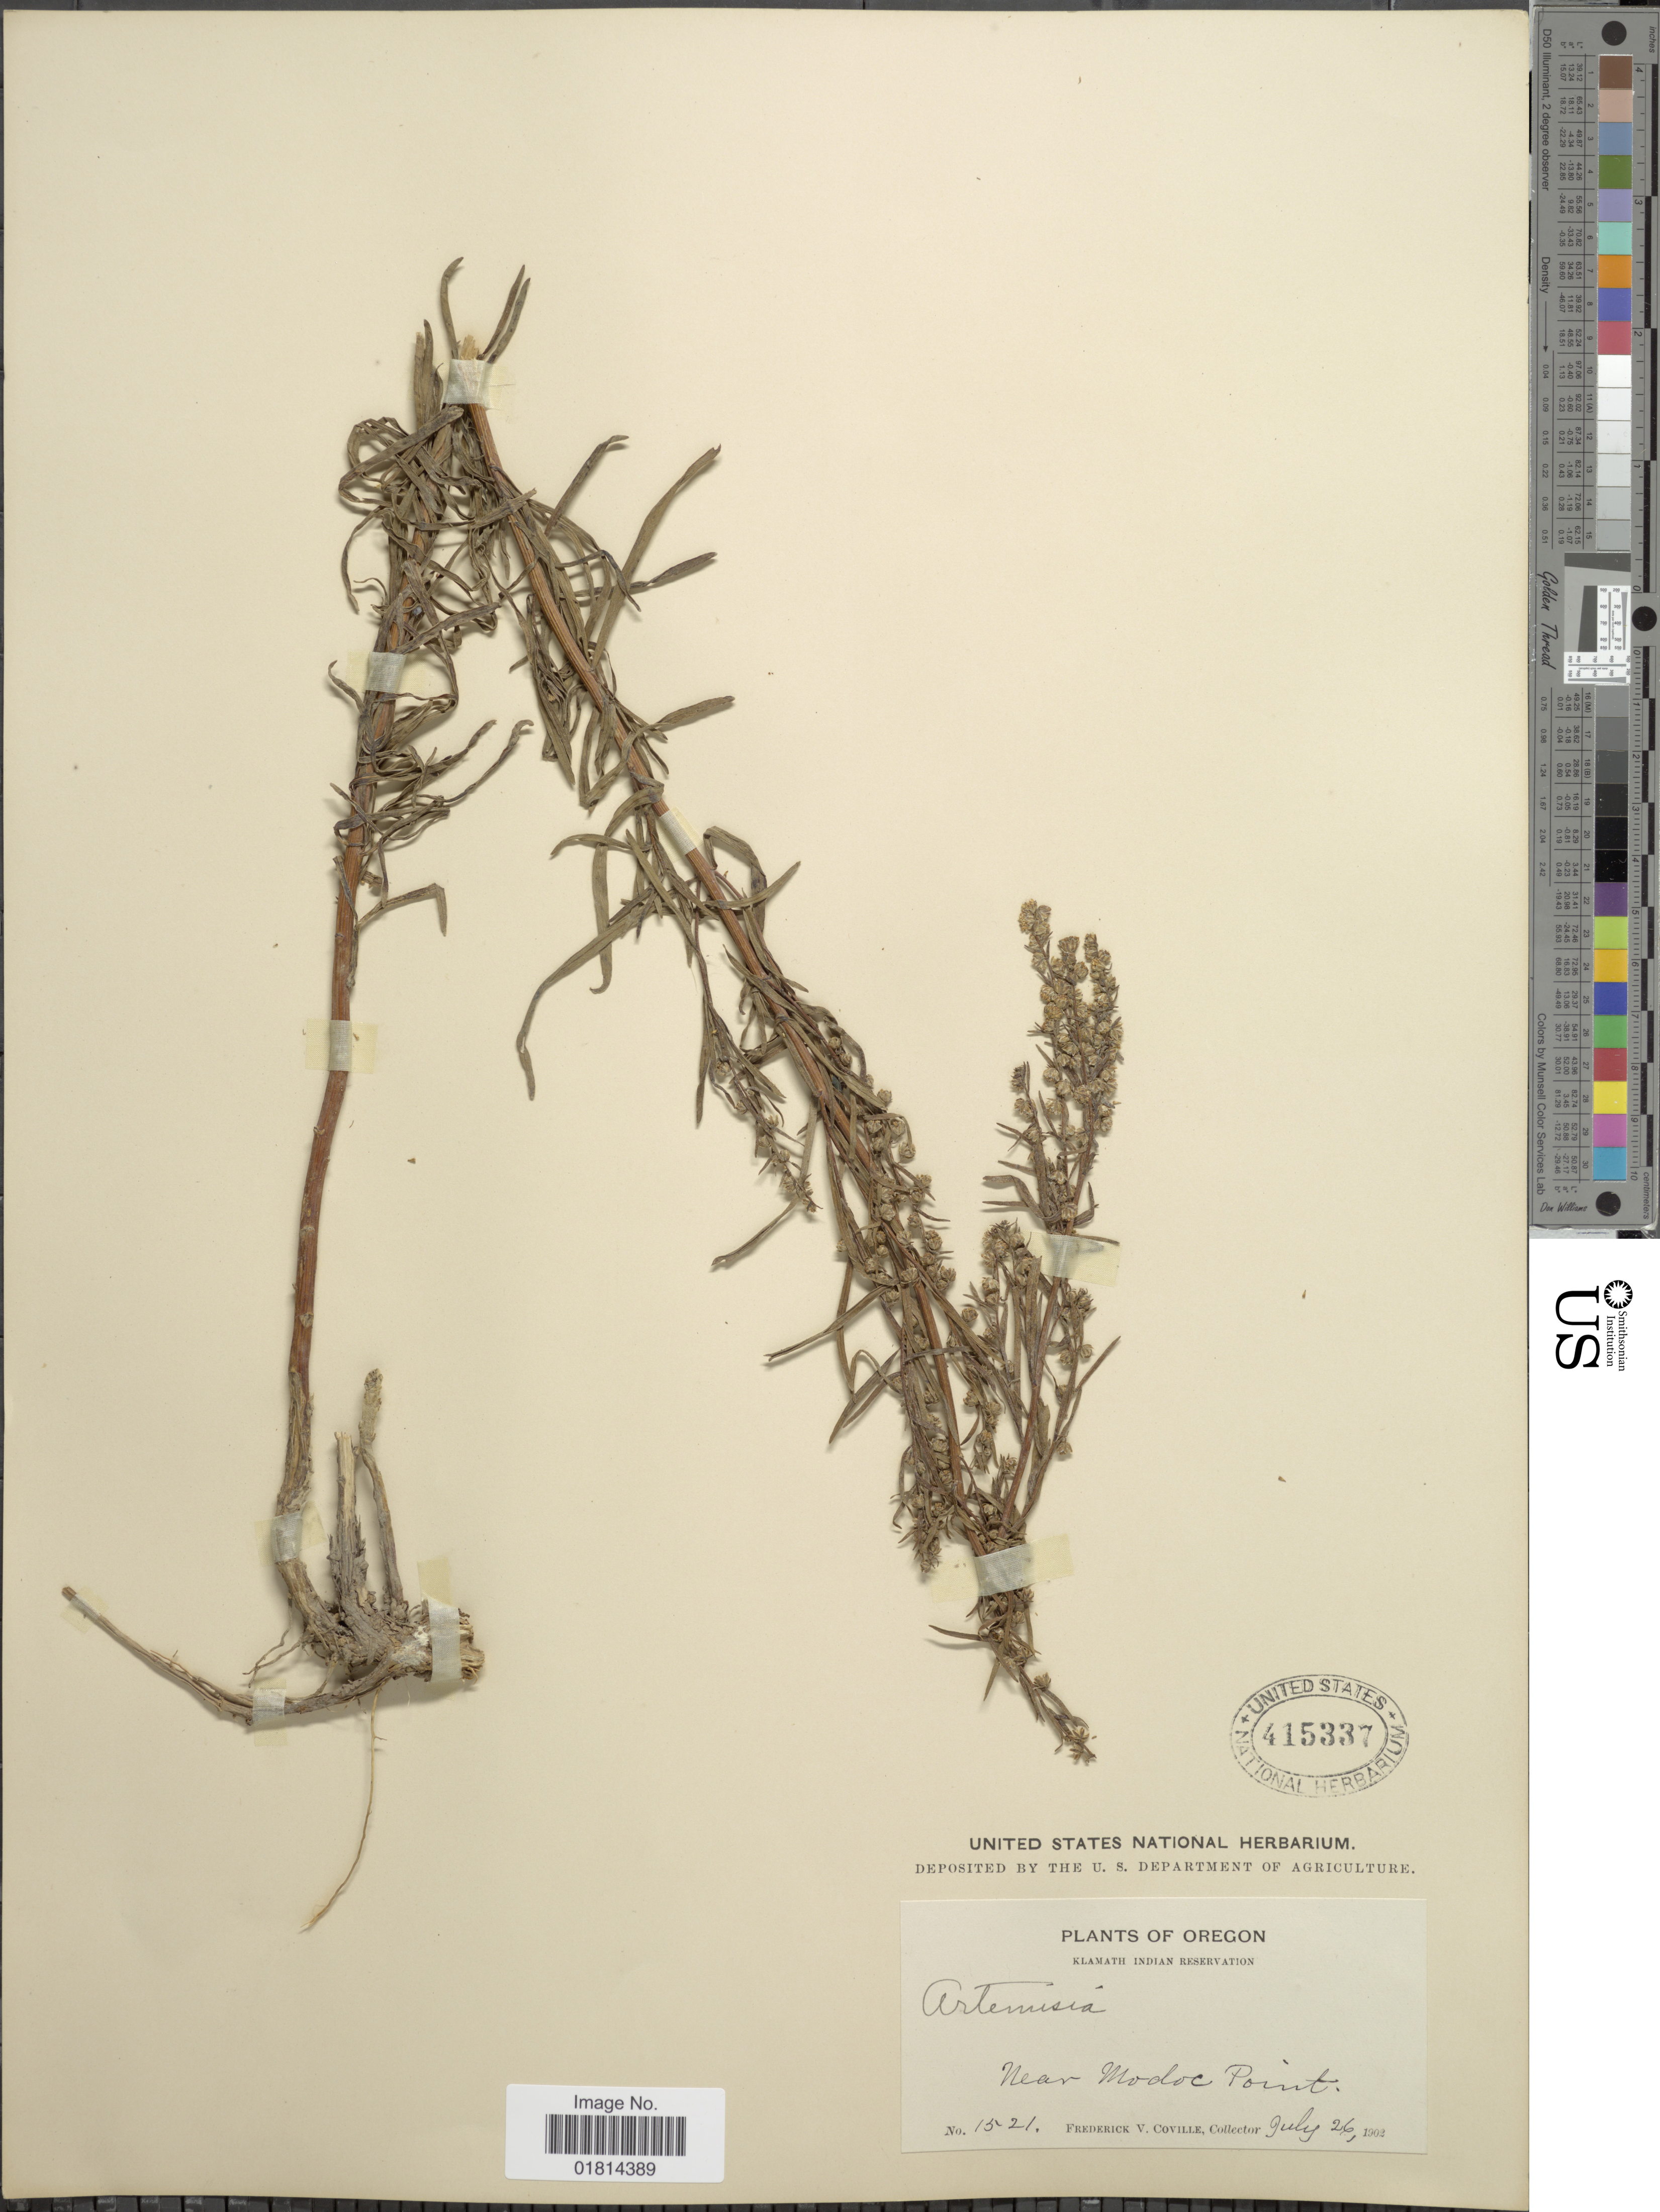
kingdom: Plantae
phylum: Tracheophyta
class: Magnoliopsida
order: Asterales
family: Asteraceae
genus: Artemisia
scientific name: Artemisia aromatica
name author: A. Nelson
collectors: F. V. Coville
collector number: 1521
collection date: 1902-07-26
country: United States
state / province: Oregon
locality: Klamath Indian Reservation. Near Modoc Point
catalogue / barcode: US 415337